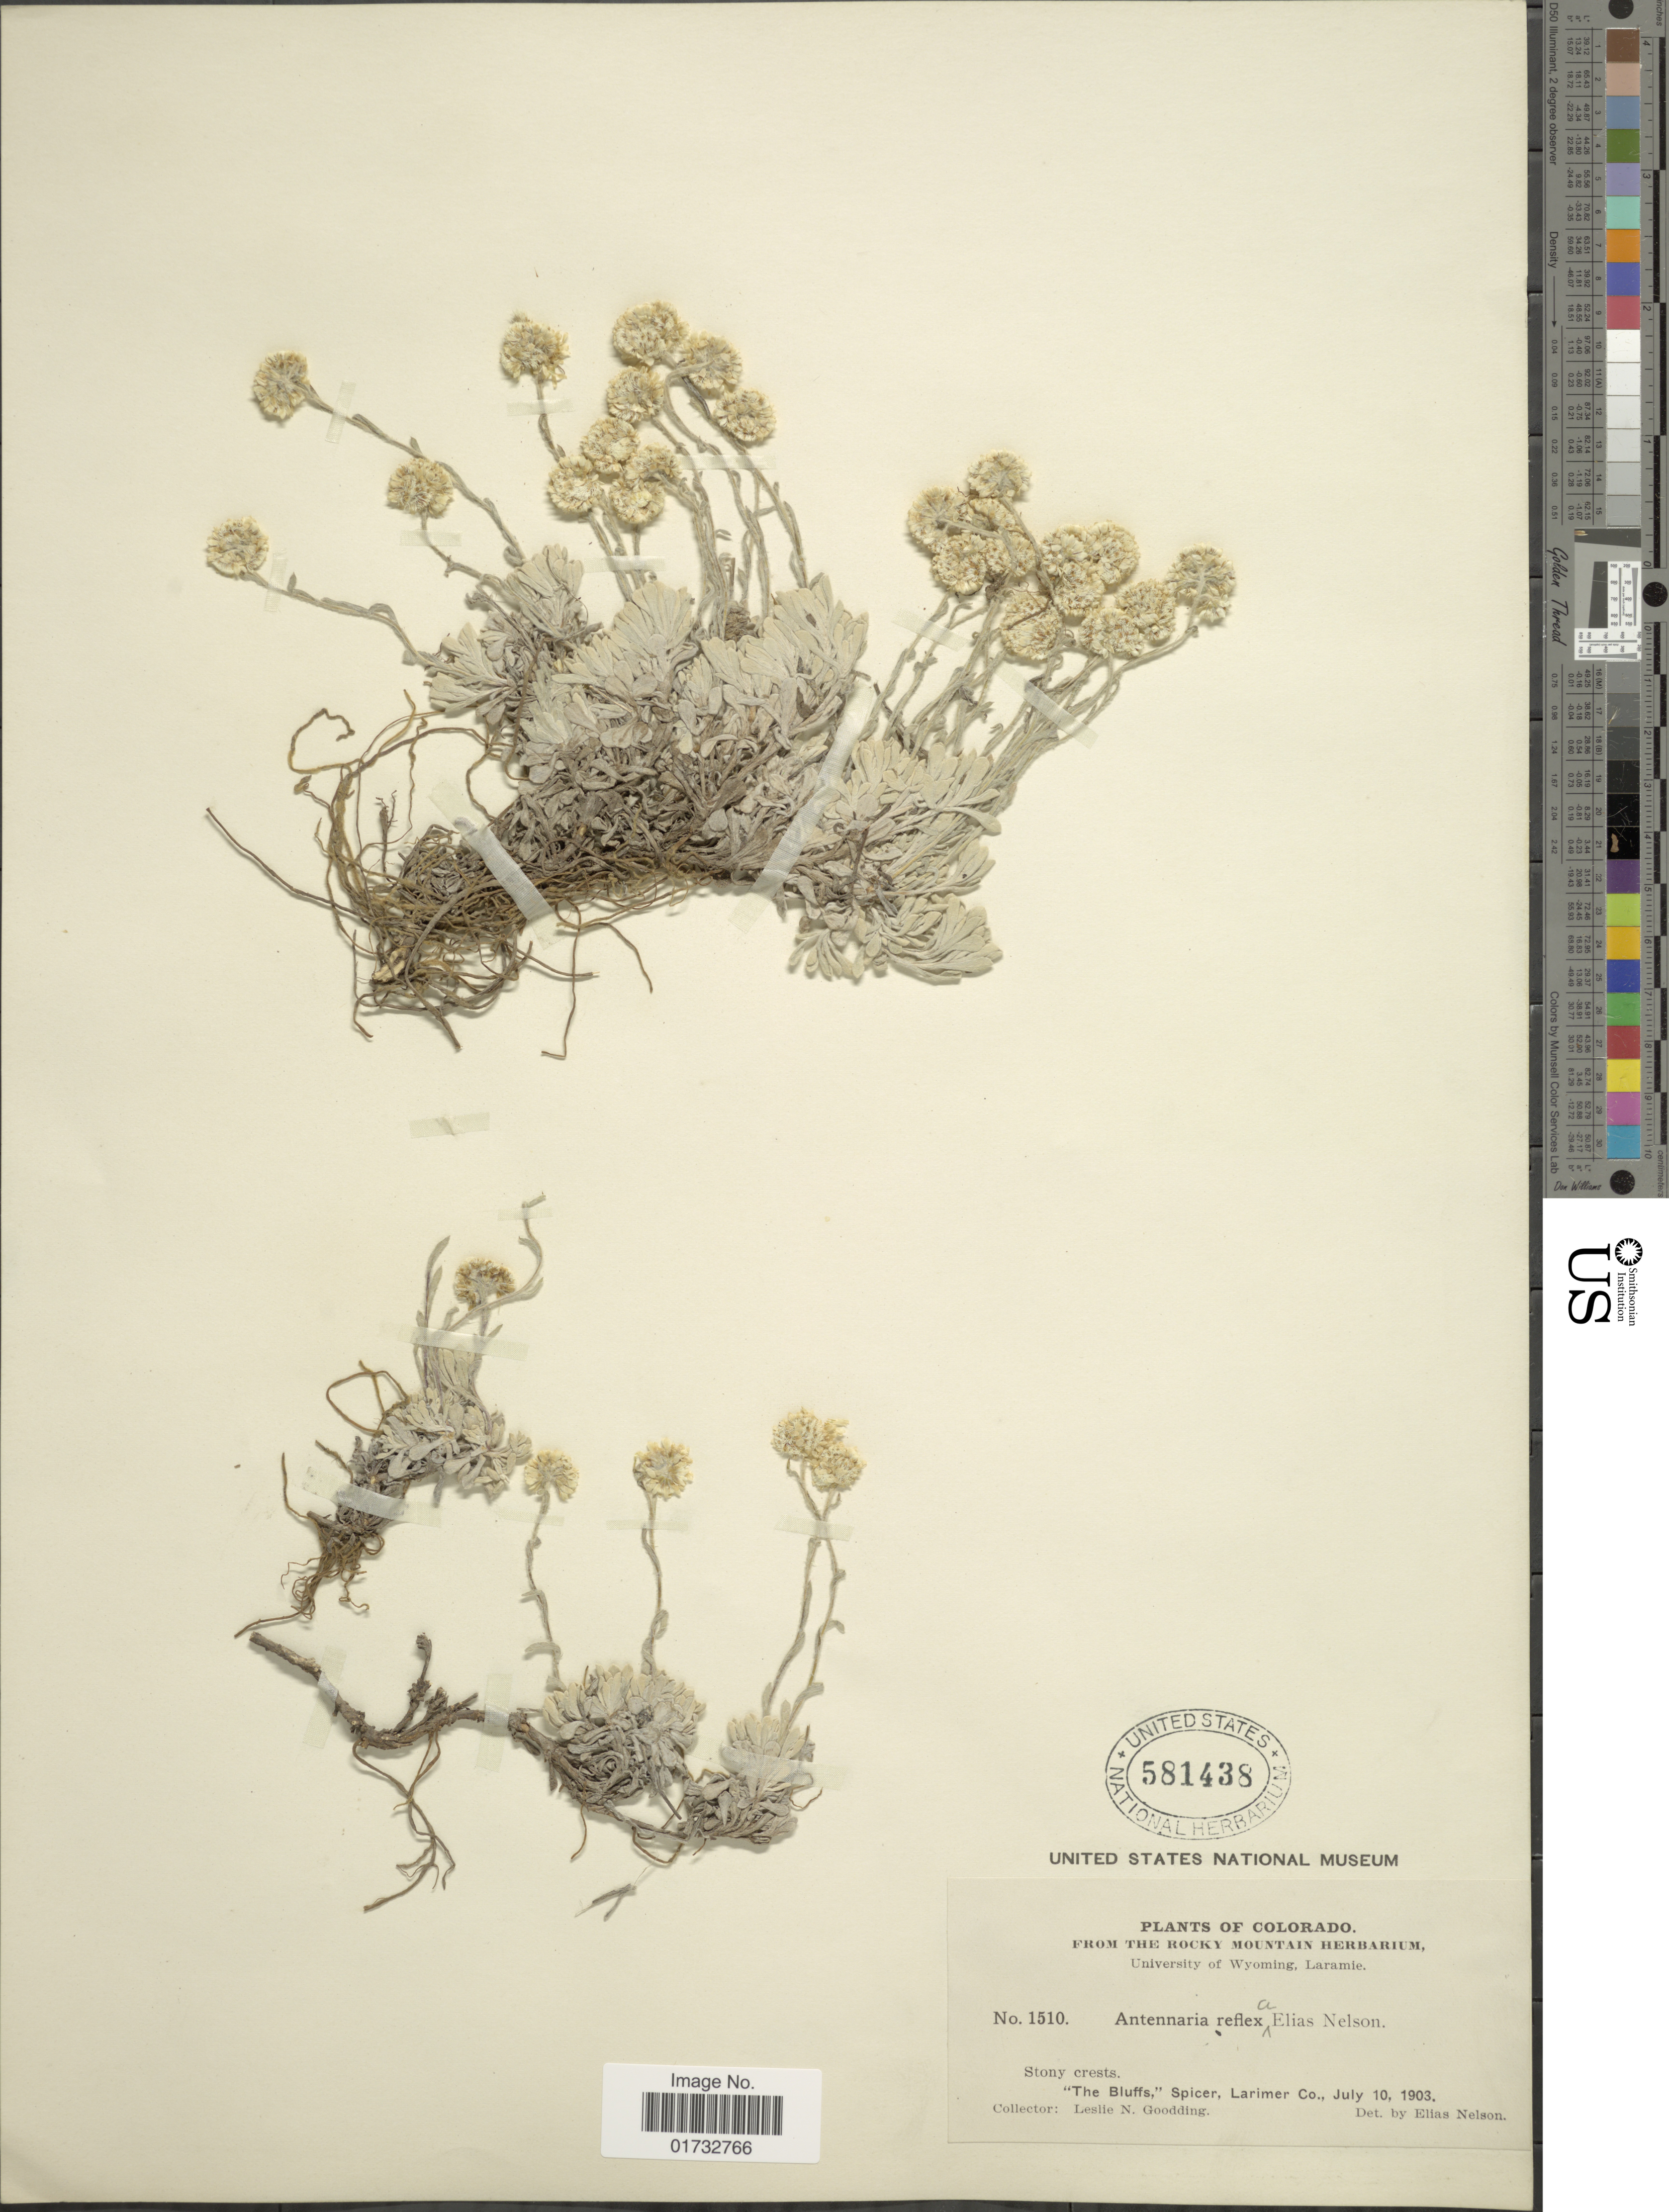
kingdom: Plantae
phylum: Tracheophyta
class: Magnoliopsida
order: Asterales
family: Asteraceae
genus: Antennaria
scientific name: Antennaria reflexa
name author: E.E. Nelson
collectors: L. N. Goodding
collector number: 1510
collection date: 1903-07-10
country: United States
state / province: Colorado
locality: The Bluffs,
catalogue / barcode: US 581438